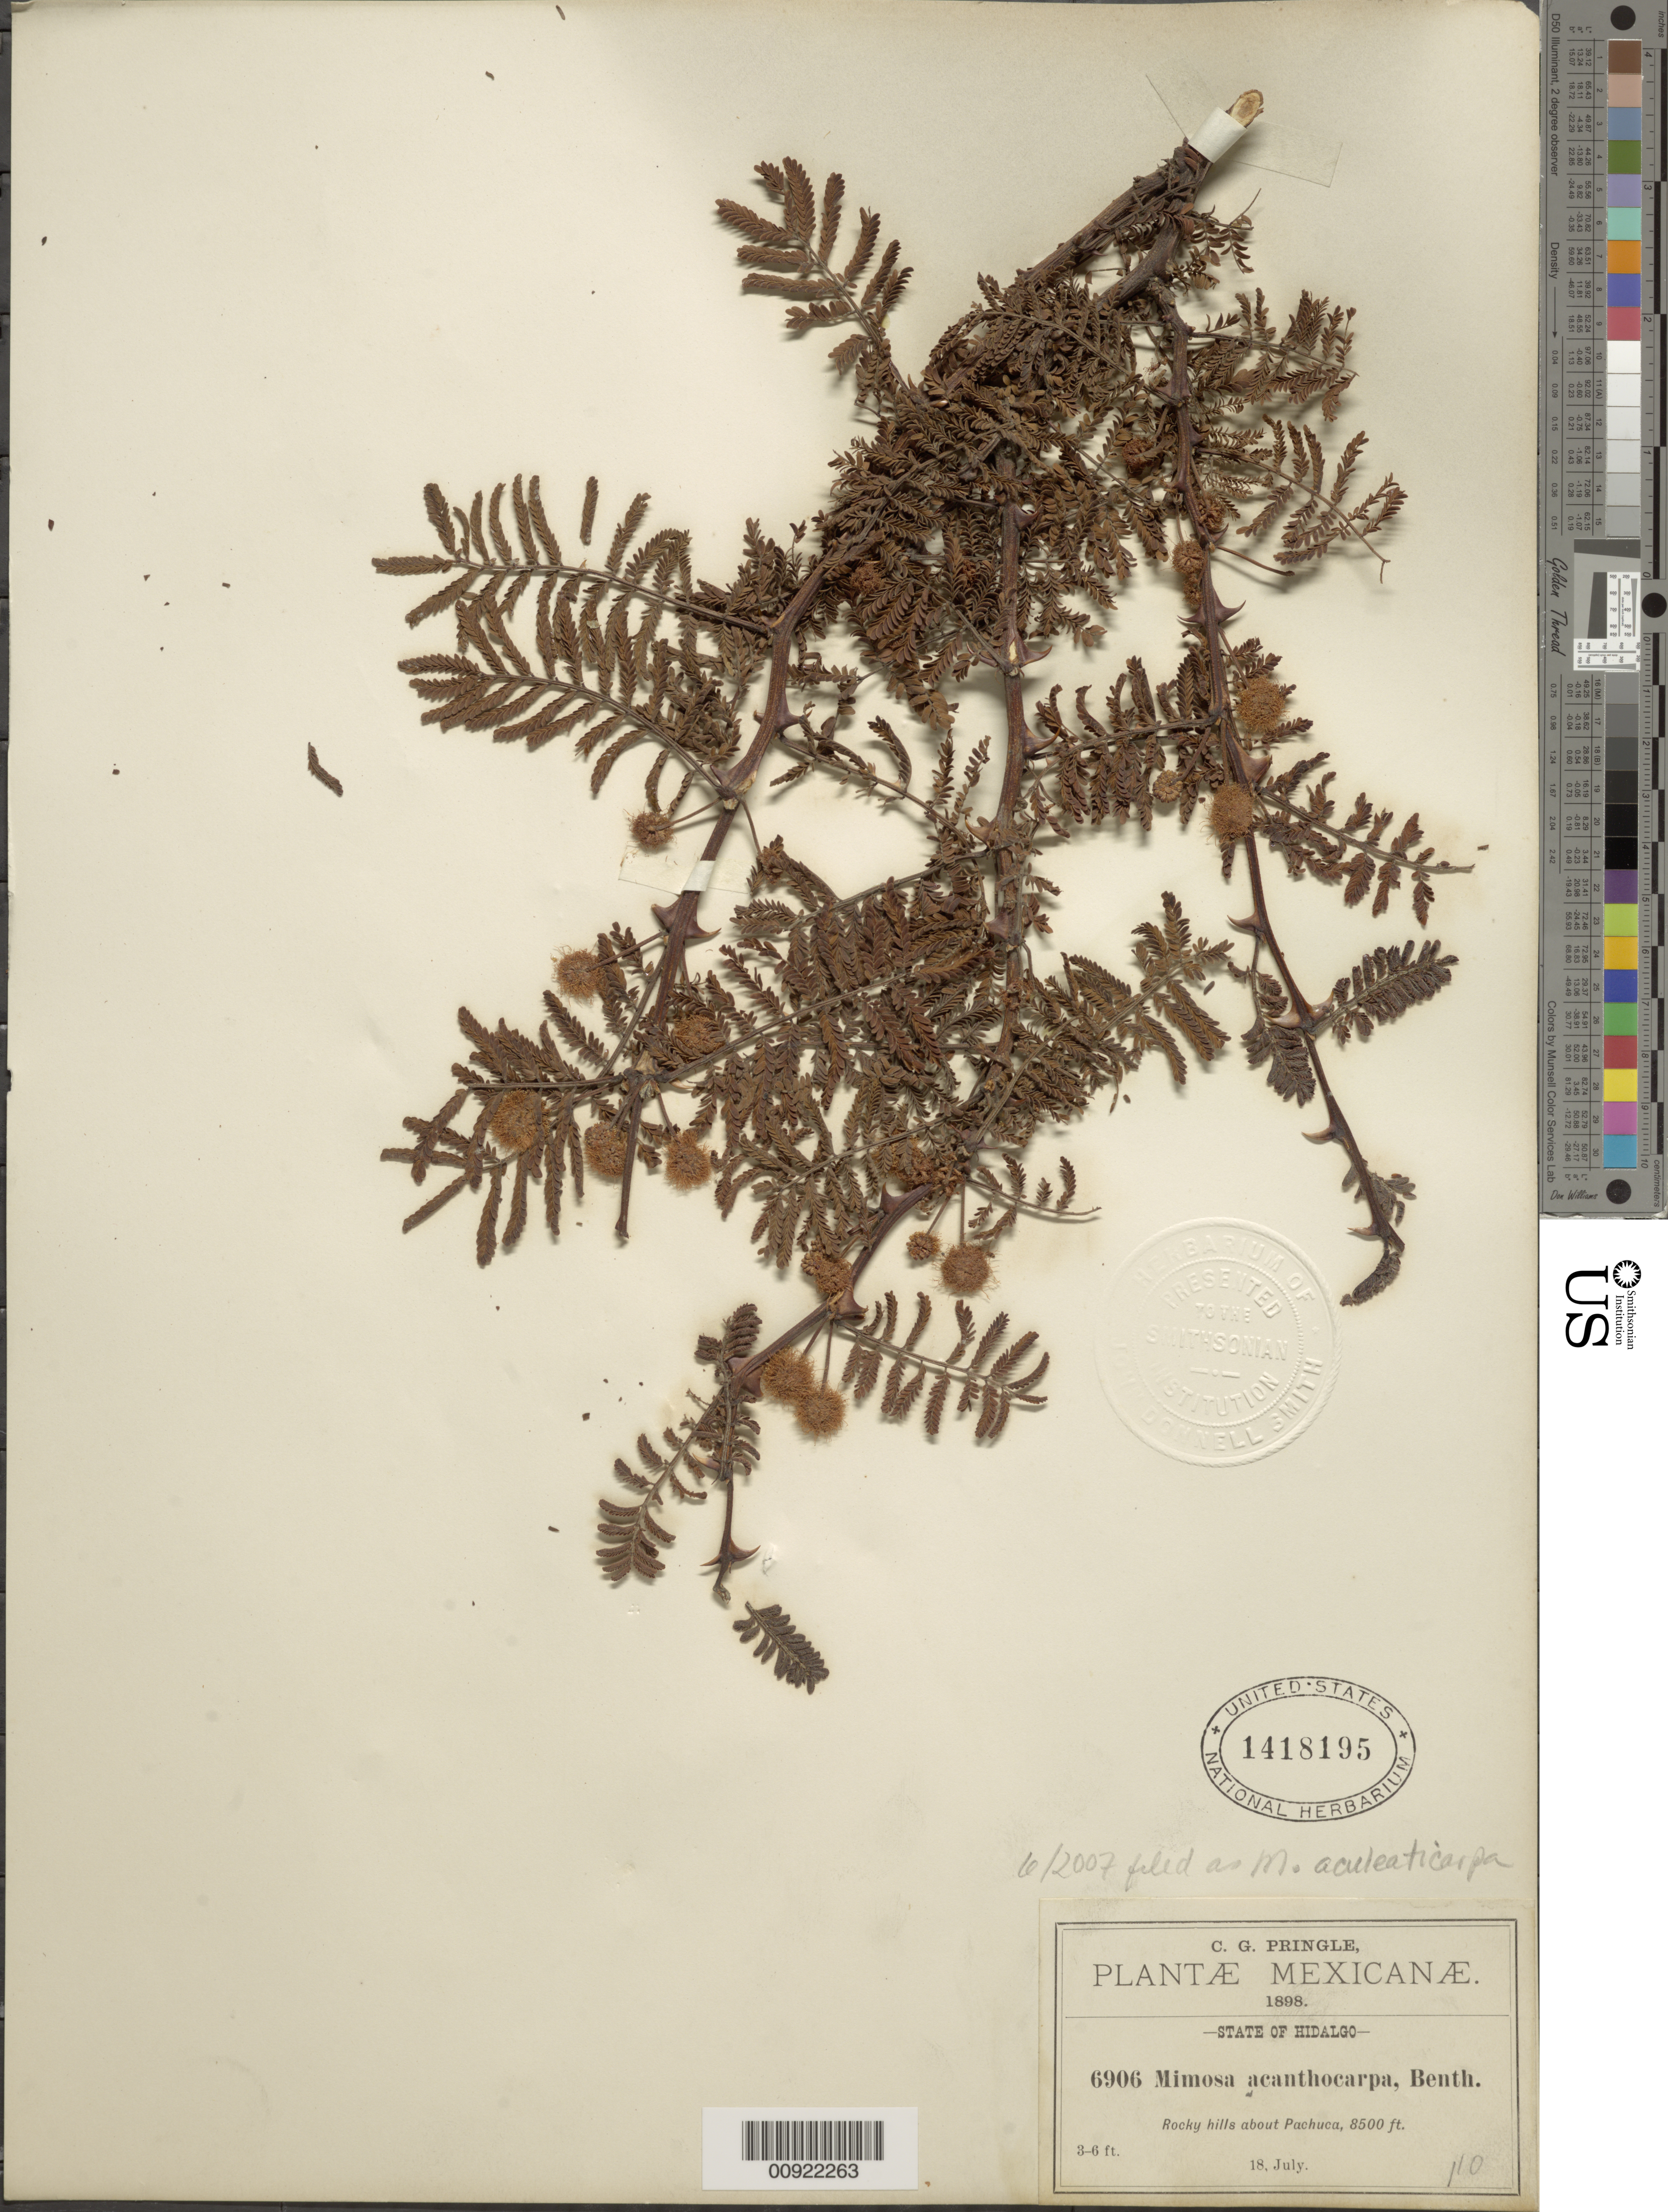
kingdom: Plantae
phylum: Tracheophyta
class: Magnoliopsida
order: Fabales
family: Fabaceae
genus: Mimosa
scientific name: Mimosa aculeaticarpa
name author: Ortega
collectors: C. G. Pringle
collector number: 6906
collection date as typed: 18 Jul 1898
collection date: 1898-07-18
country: Mexico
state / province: Hidalgo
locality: About Pachuca, State of Hidalgo.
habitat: Rocky hills.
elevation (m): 2591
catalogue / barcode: US 1418195